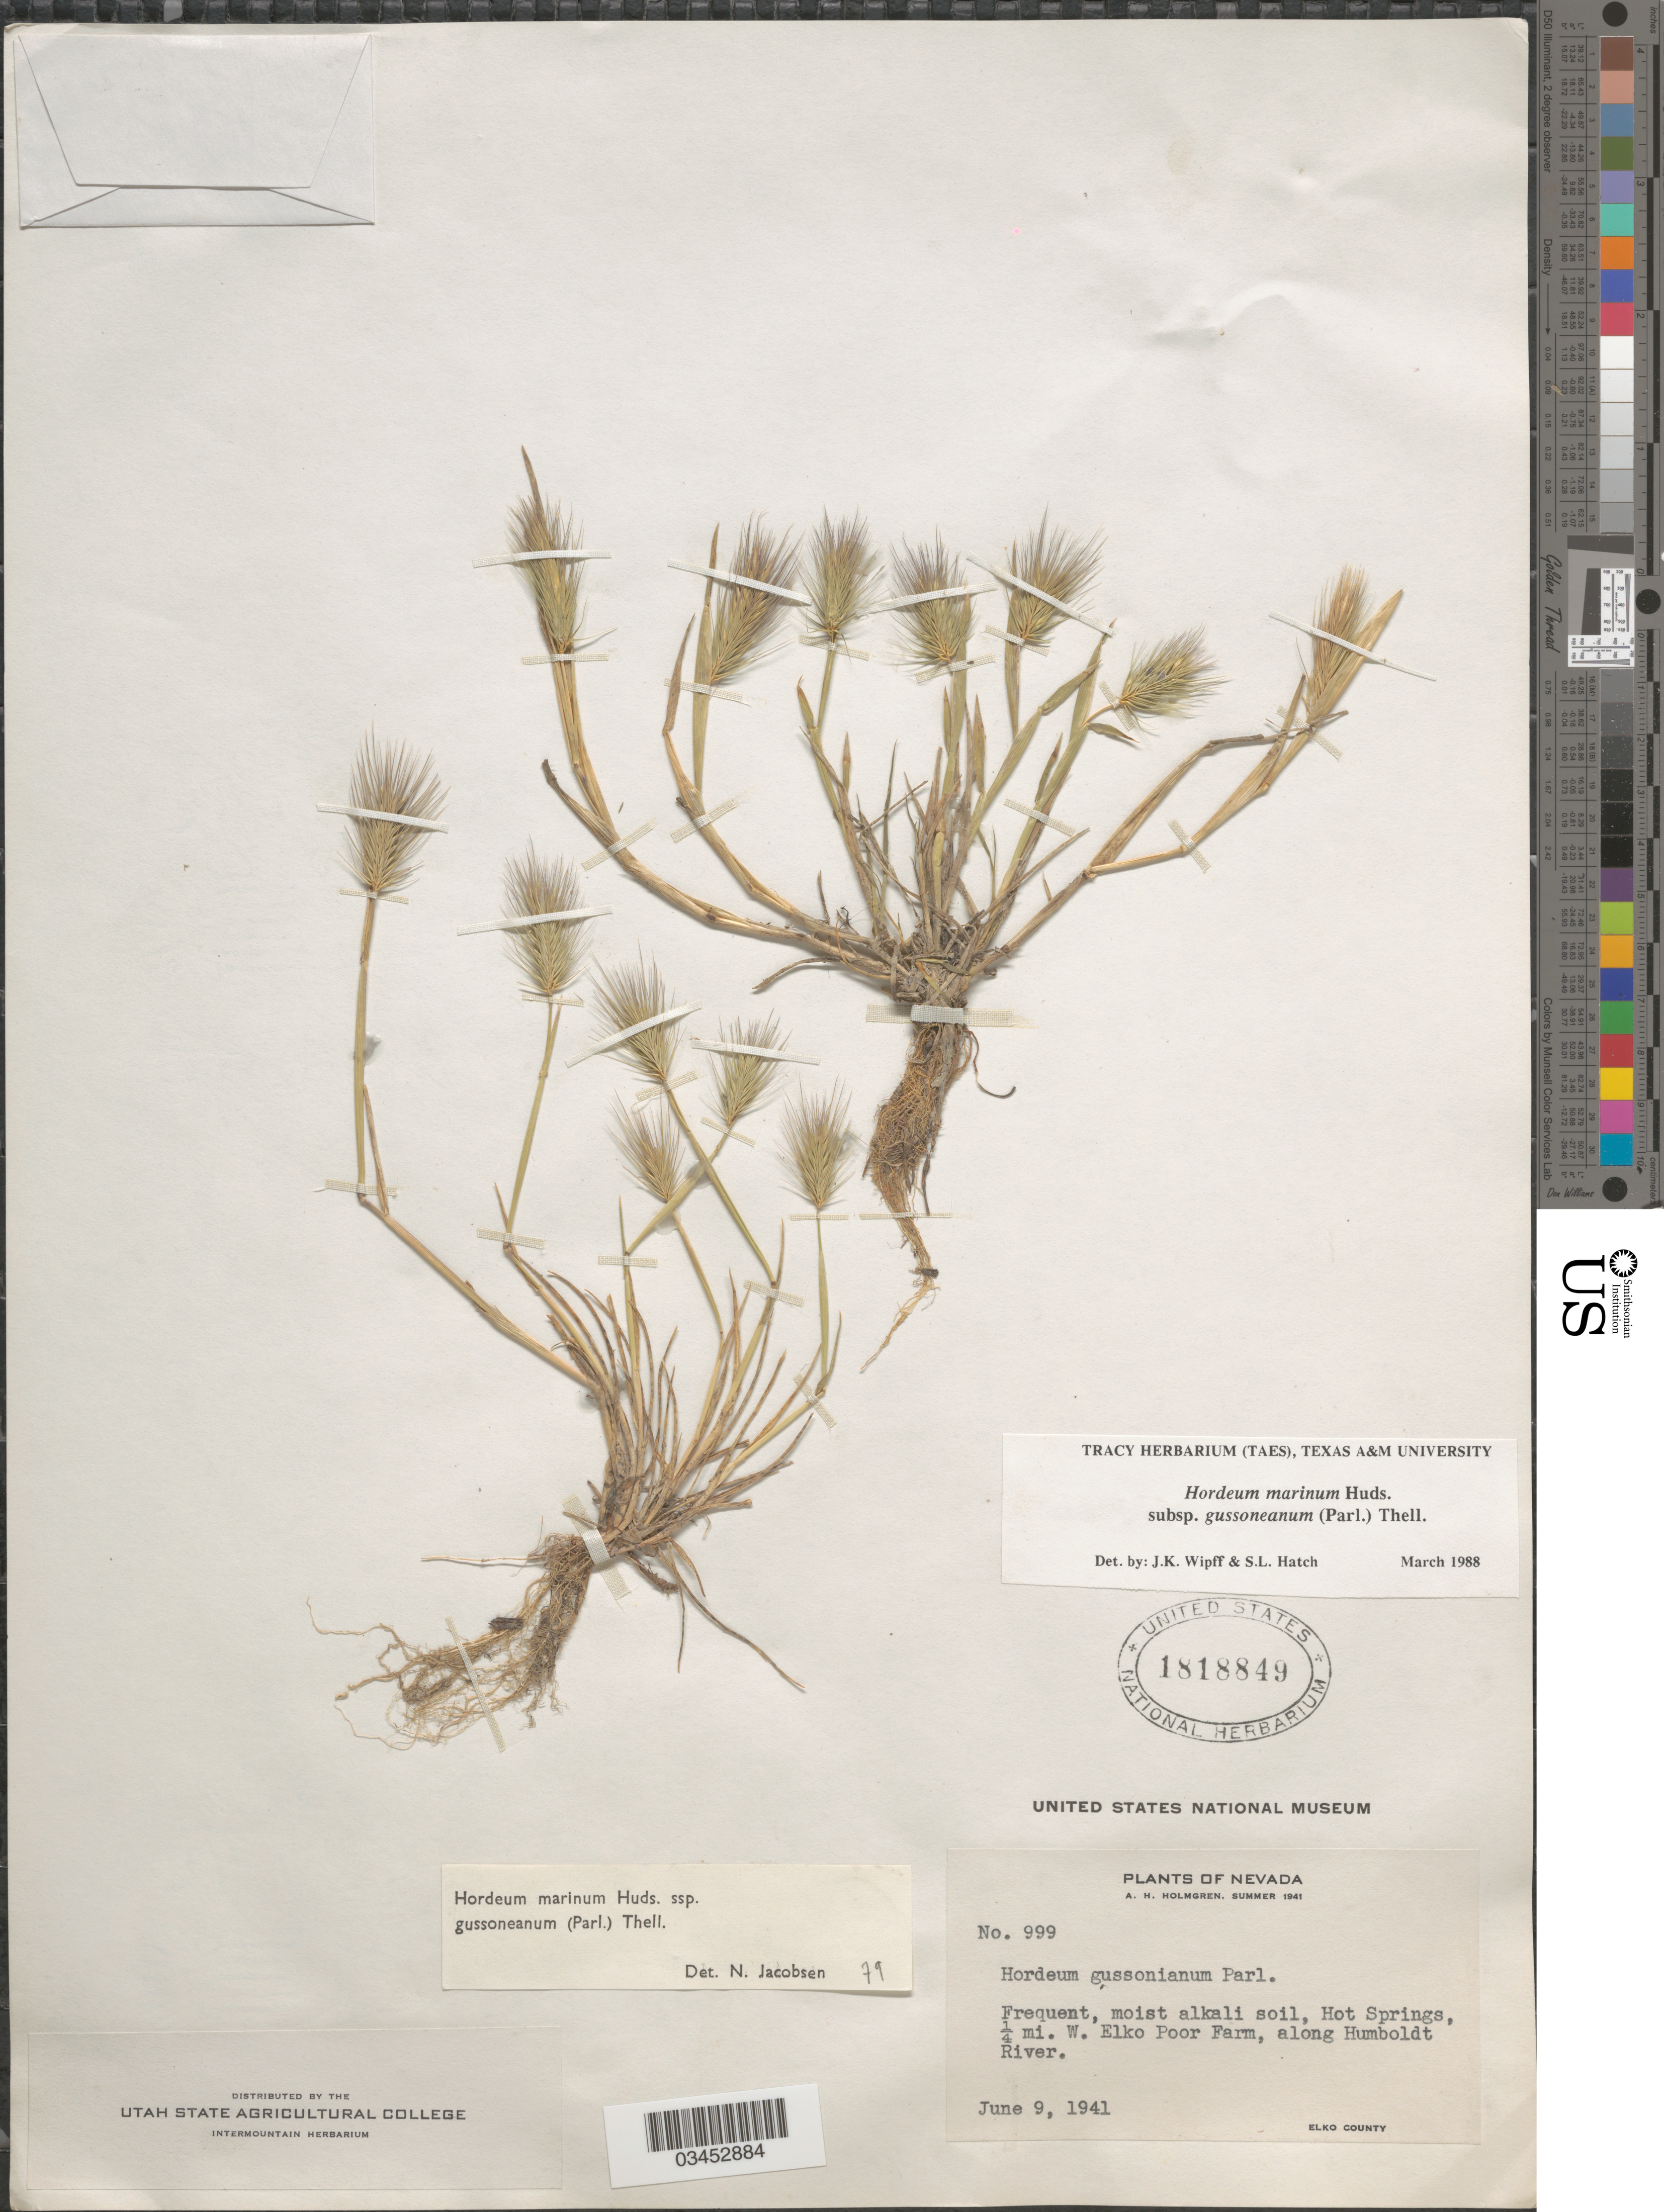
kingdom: Plantae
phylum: Tracheophyta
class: Liliopsida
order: Poales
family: Poaceae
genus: Hordeum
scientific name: Hordeum marinum subsp. gussoneanum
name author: (Parl.) Thell.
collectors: A. H. Holmgren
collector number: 999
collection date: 1941-06-09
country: United States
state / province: Nevada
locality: Hot Springs, ¼ mi. W. Elko Poor Farm, along Humboldt River. Elko County.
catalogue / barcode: US 1818849